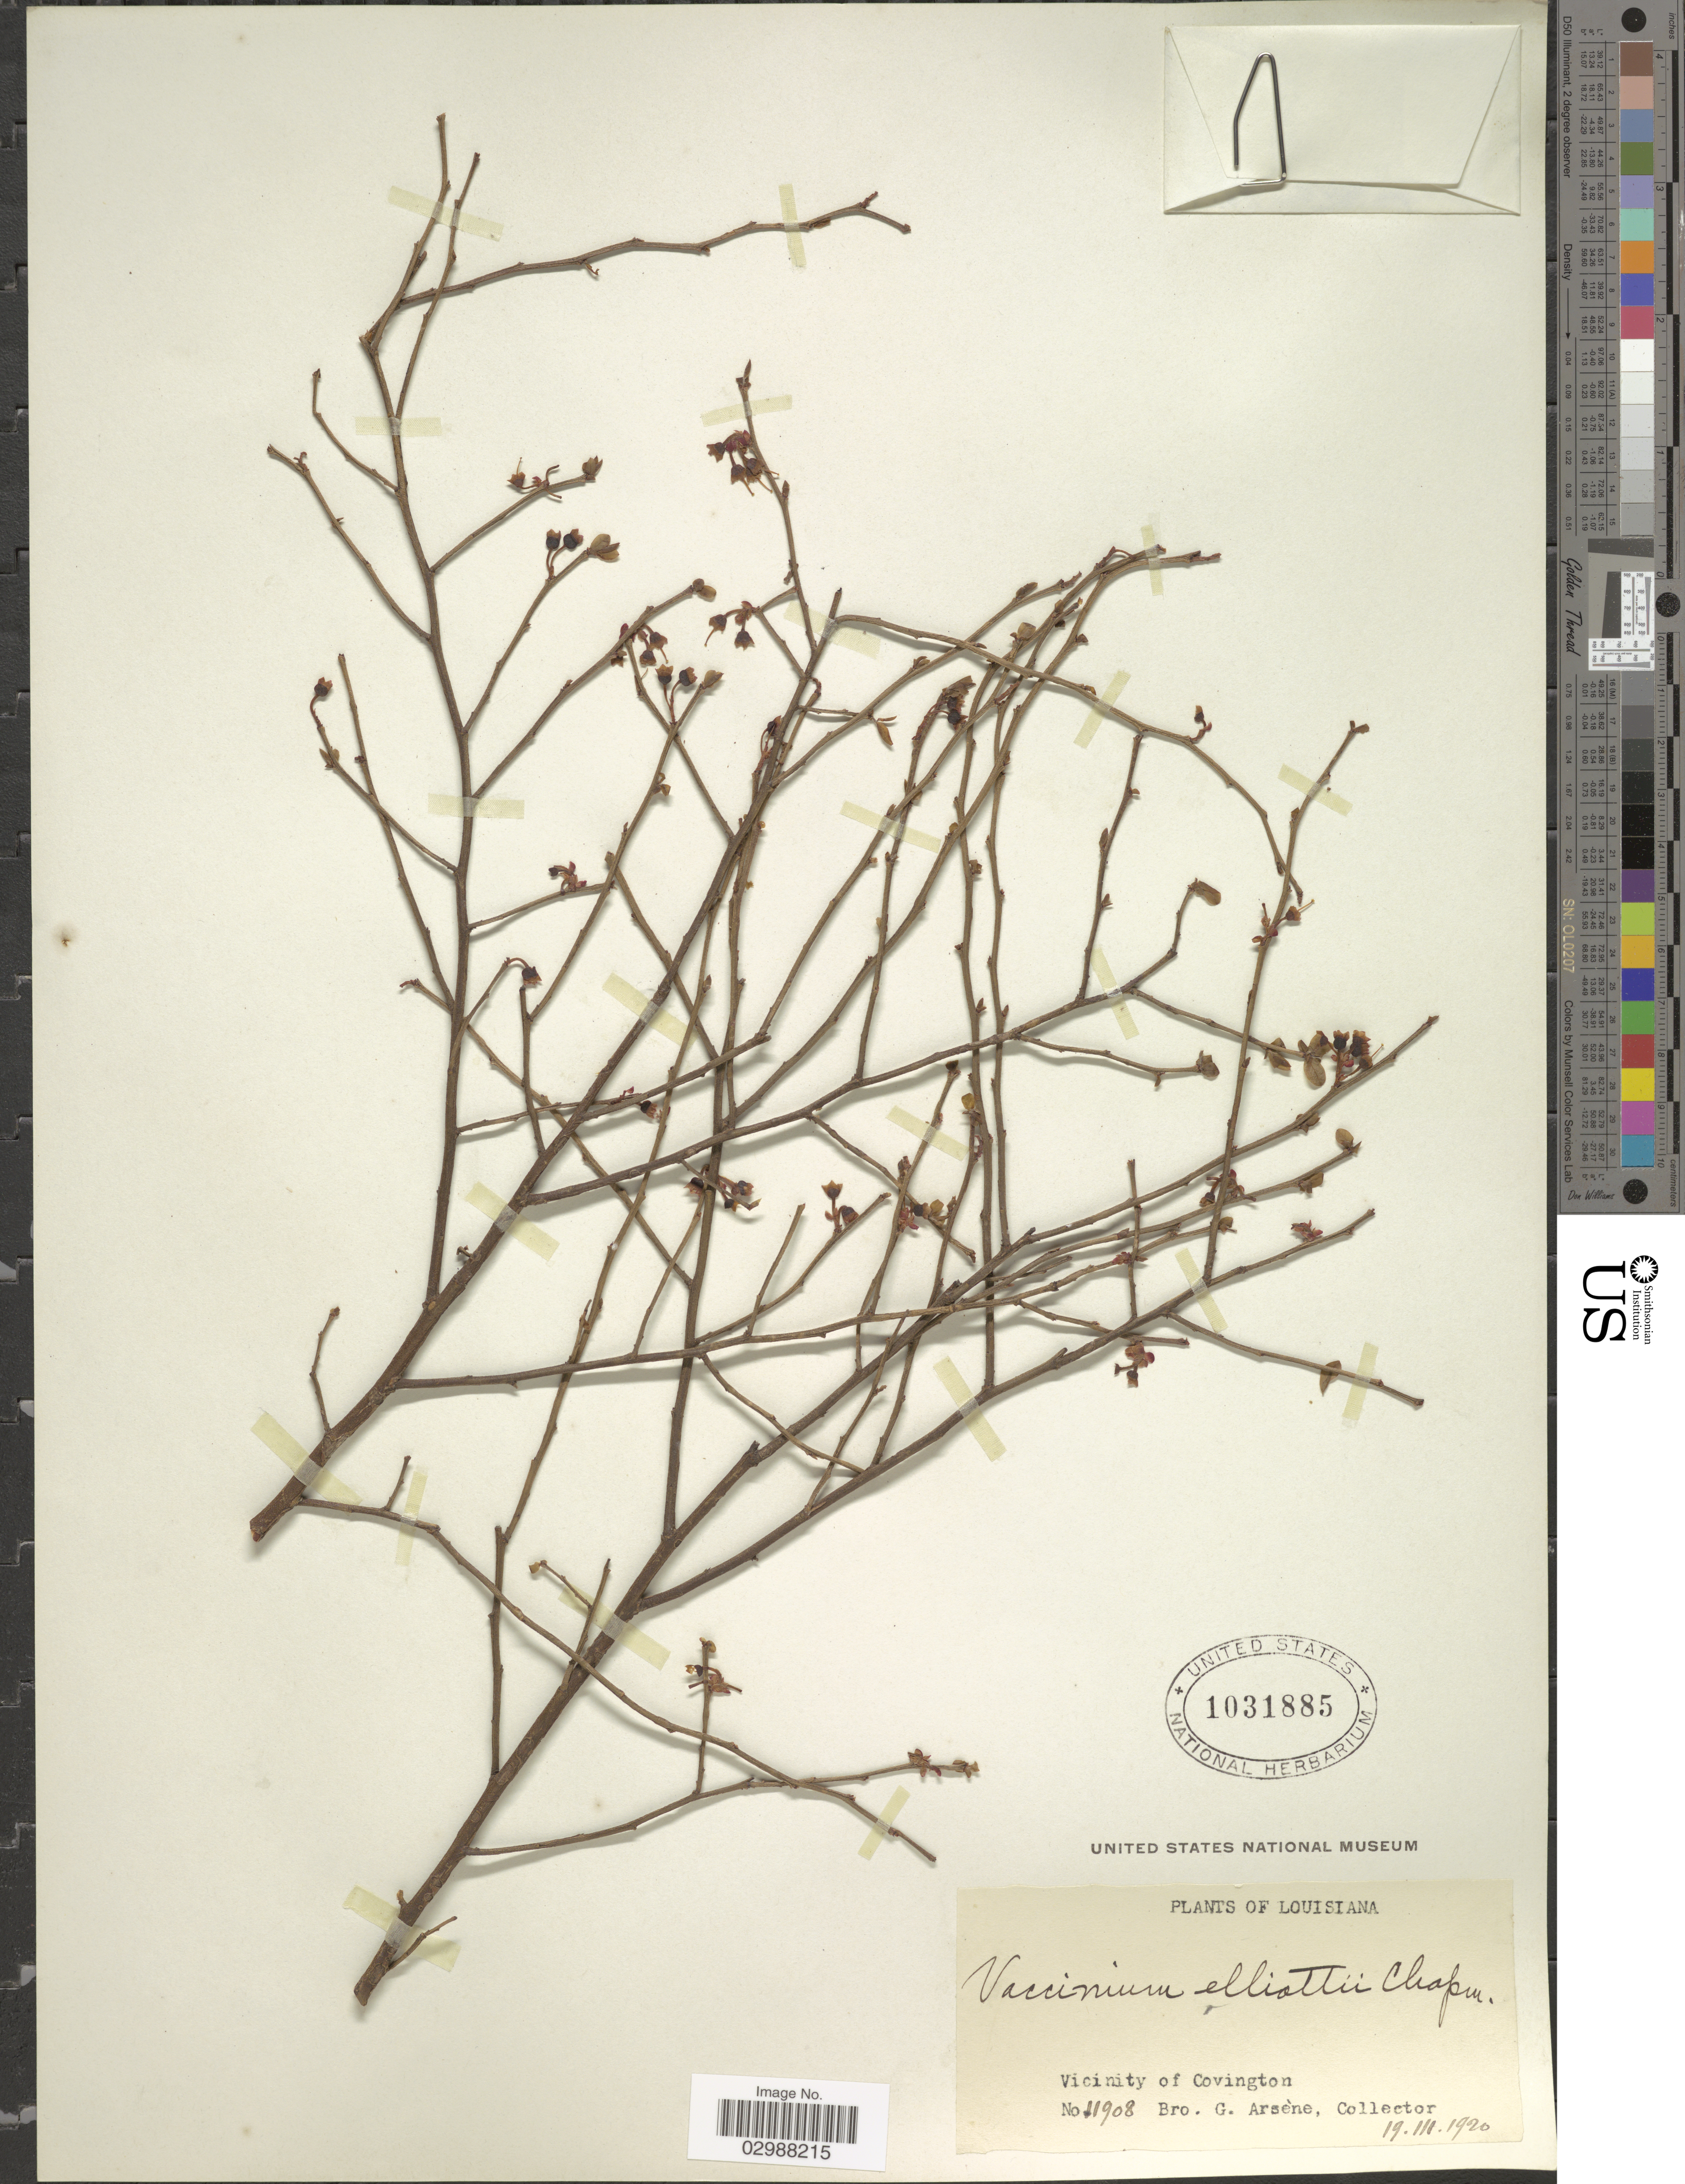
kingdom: Plantae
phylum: Tracheophyta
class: Magnoliopsida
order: Ericales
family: Ericaceae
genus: Vaccinium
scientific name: Vaccinium elliottii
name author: Chapm.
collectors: Bro. G. Arsène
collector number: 11908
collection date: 1920-03-19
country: United States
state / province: Louisiana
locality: Vicinity of Covington.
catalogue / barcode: US 1031885